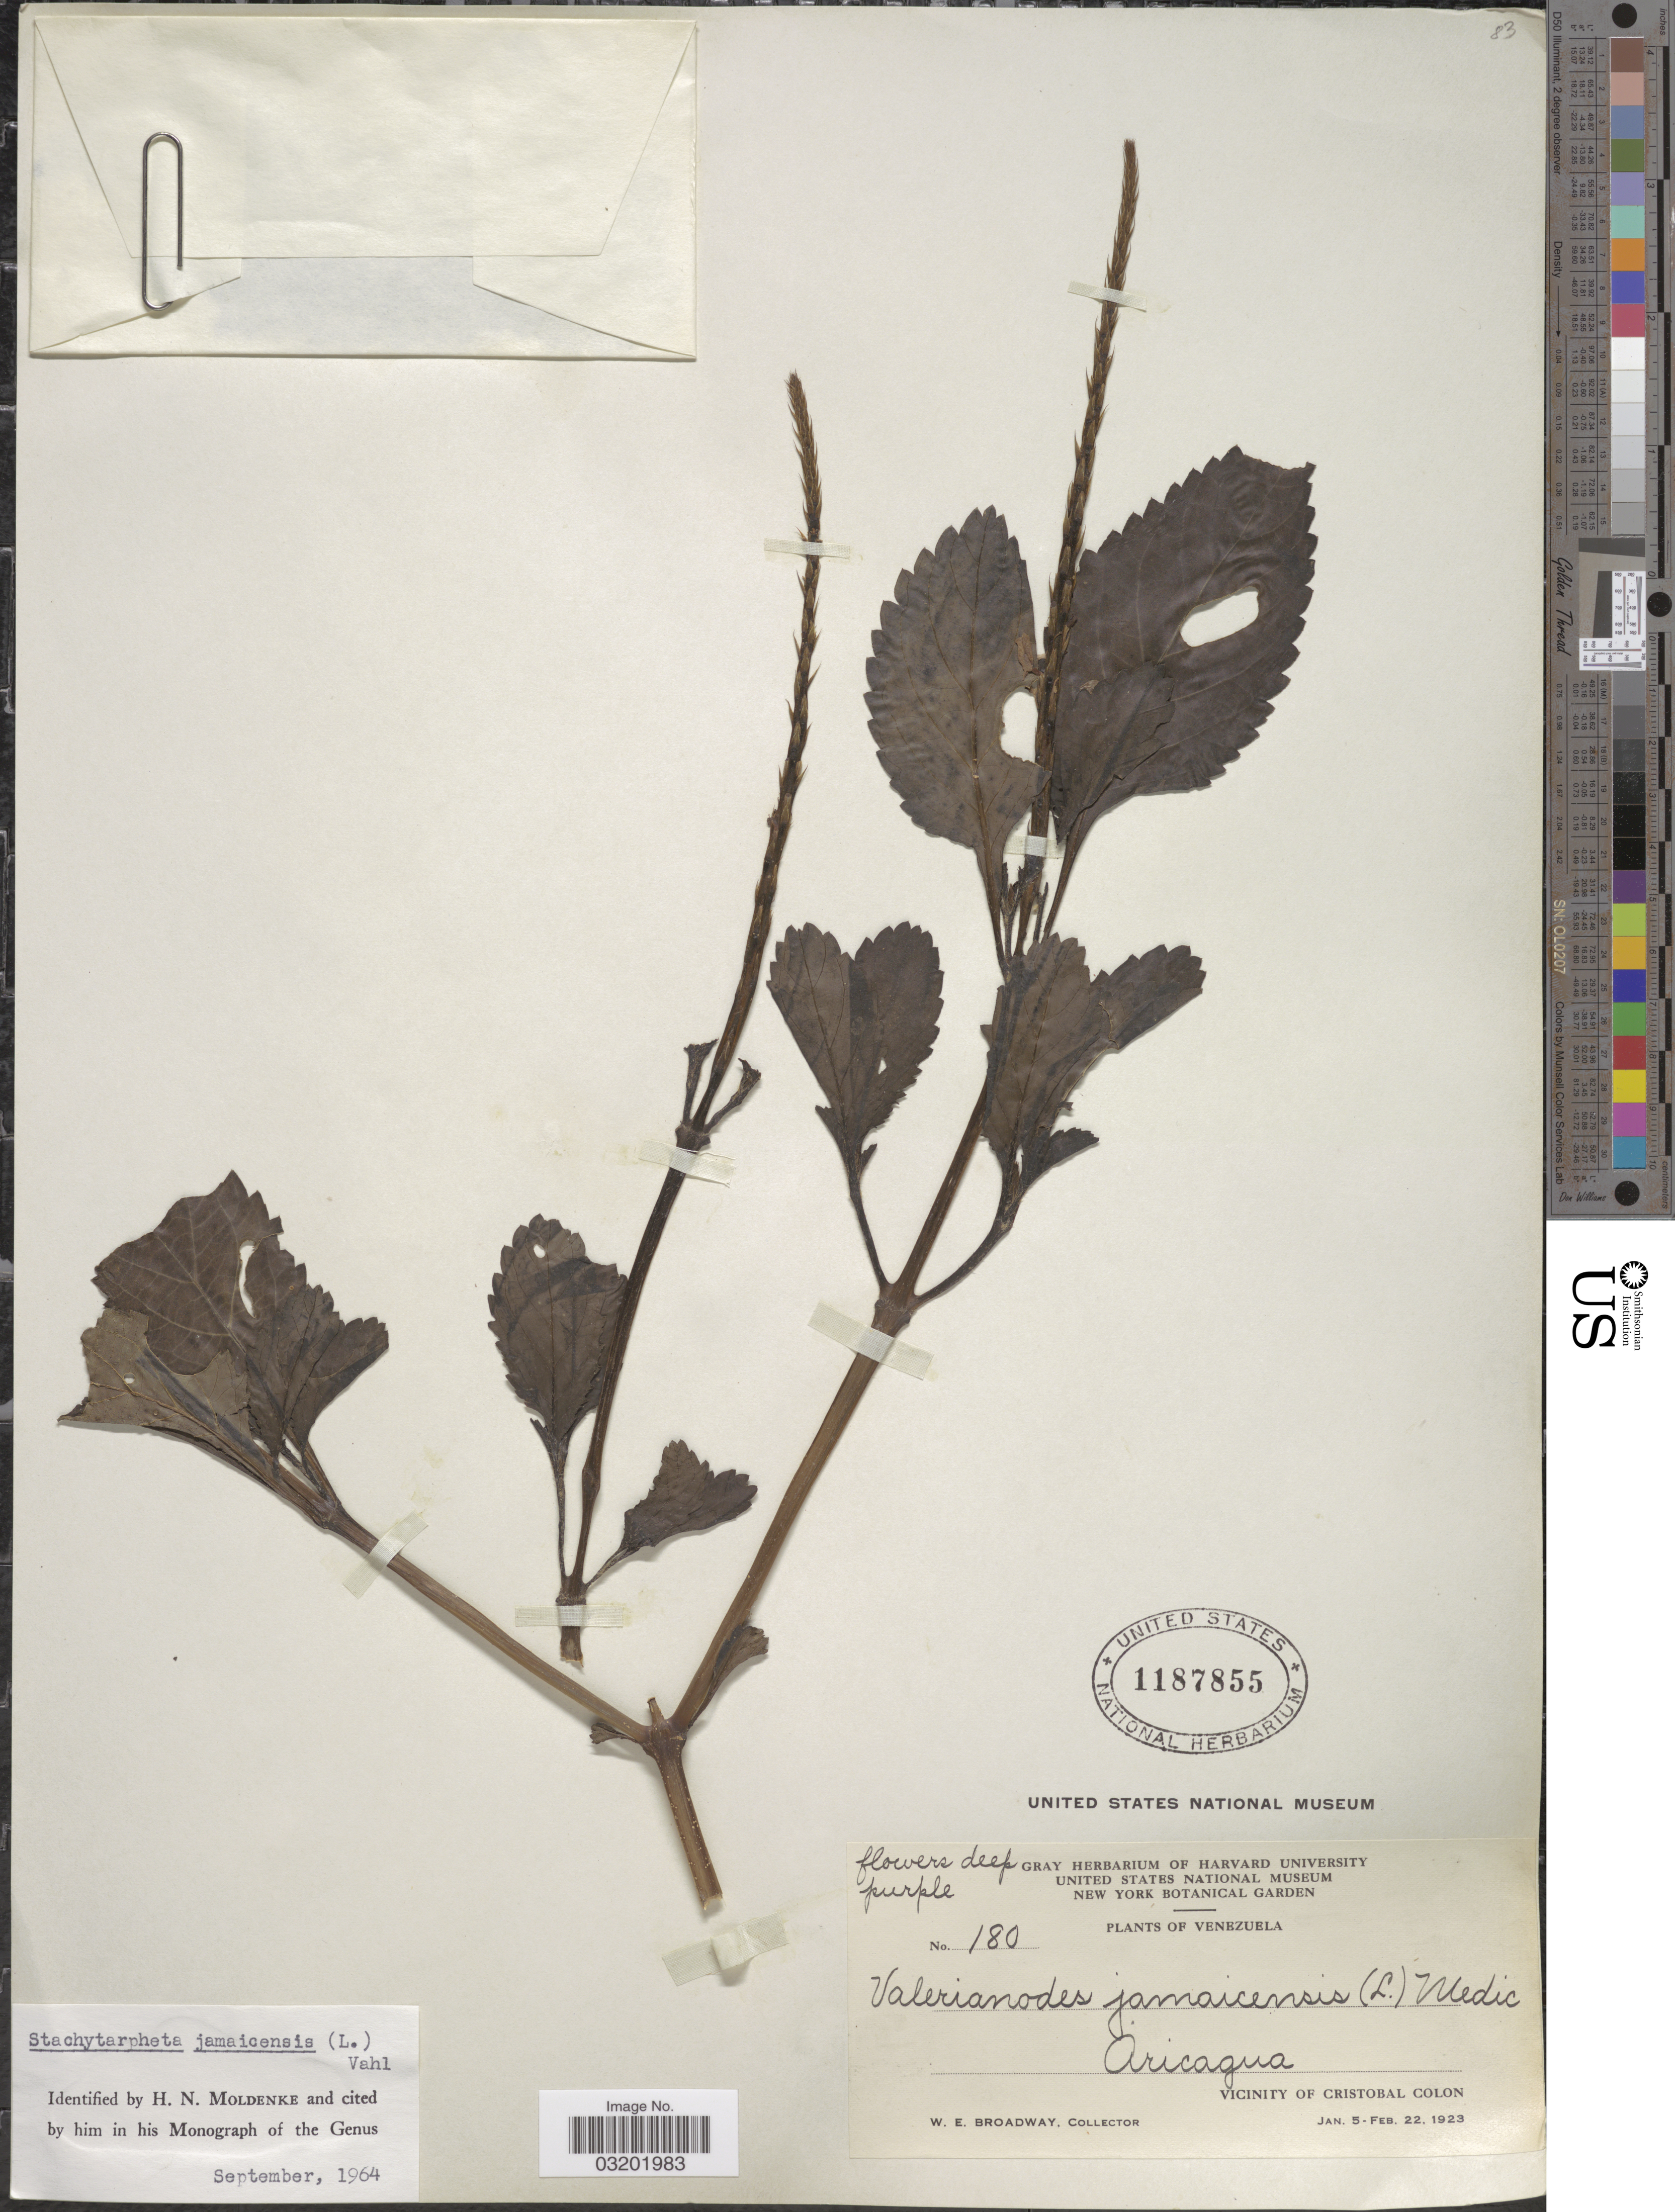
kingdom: Plantae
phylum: Tracheophyta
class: Magnoliopsida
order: Lamiales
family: Verbenaceae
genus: Stachytarpheta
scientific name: Stachytarpheta jamaicensis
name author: (L.) Vahl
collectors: W. E. Broadway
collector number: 180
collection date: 1923-01-05/1923-02-22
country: Venezuela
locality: Aricagua. Vicinity of Cristobal Colon.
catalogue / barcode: US 1187855